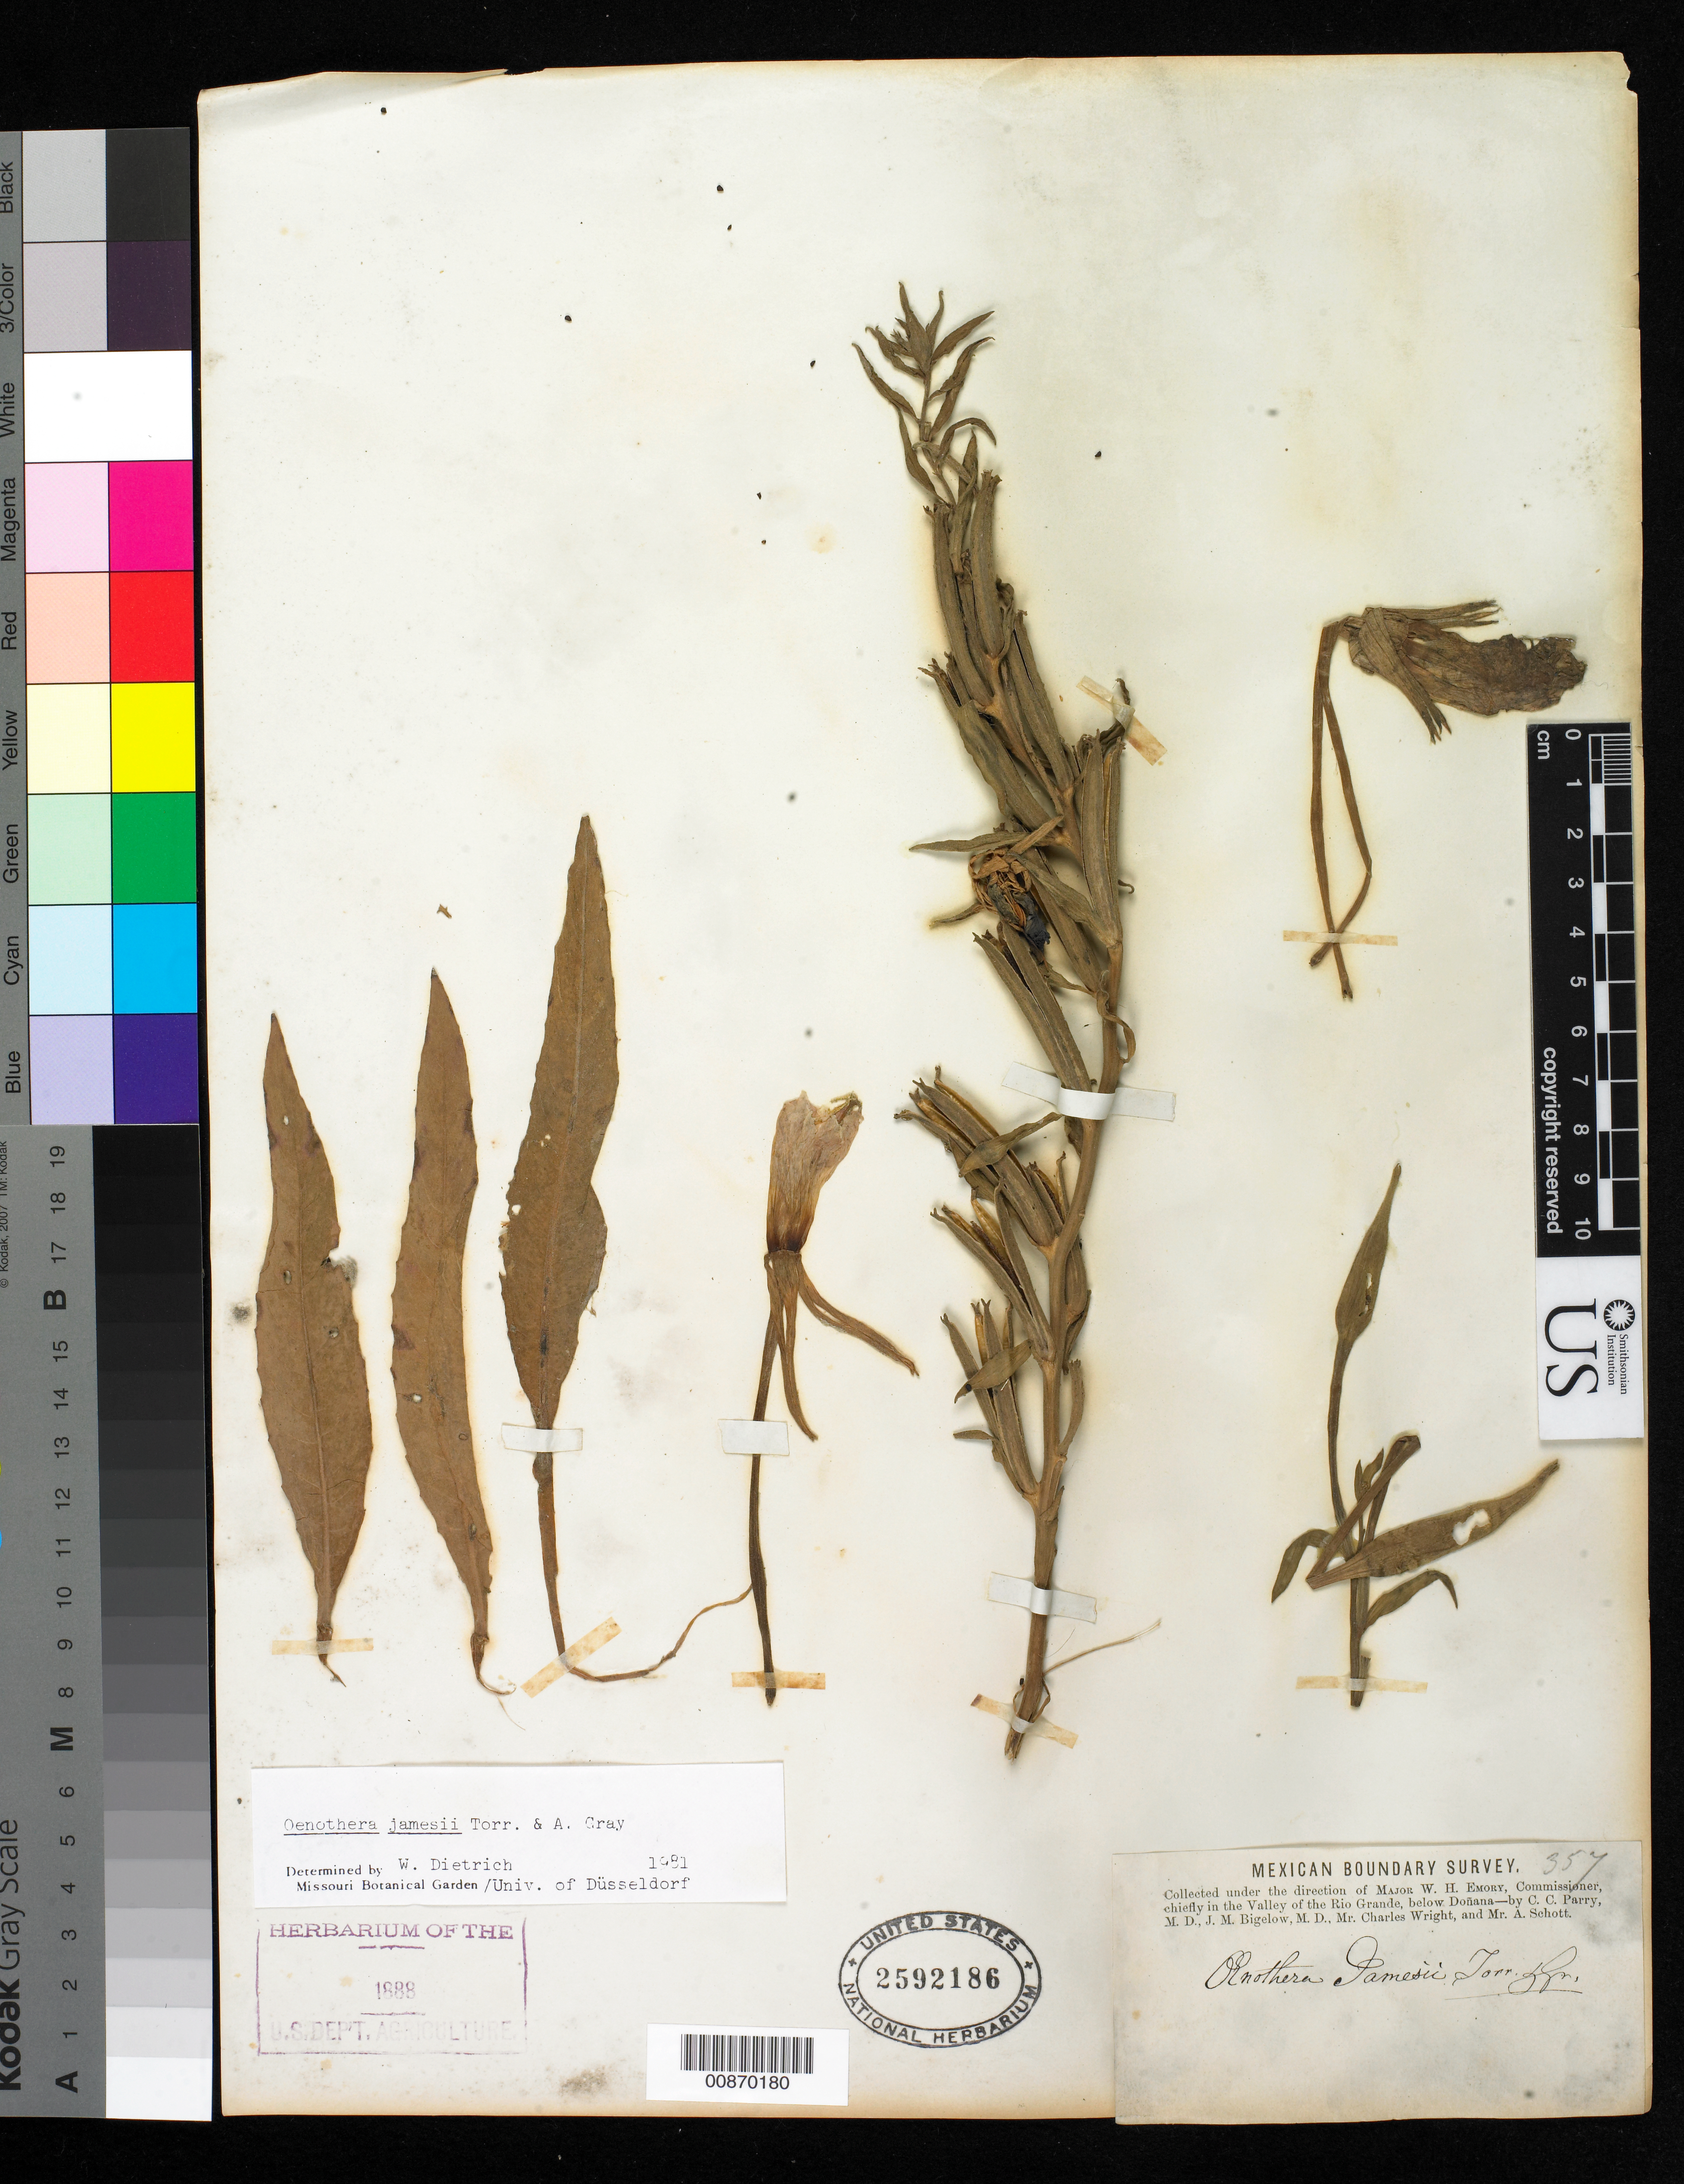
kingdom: Plantae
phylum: Tracheophyta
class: Magnoliopsida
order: Myrtales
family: Onagraceae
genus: Oenothera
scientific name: Oenothera jamesii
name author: Torr. & A. Gray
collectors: C. C. Parry, J. M. Bigelow, C. Wright & A. C. V. Schott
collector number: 357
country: United States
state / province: New Mexico / Texas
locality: Valley of the Rio Grande, below Doñana.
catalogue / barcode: US 2592186